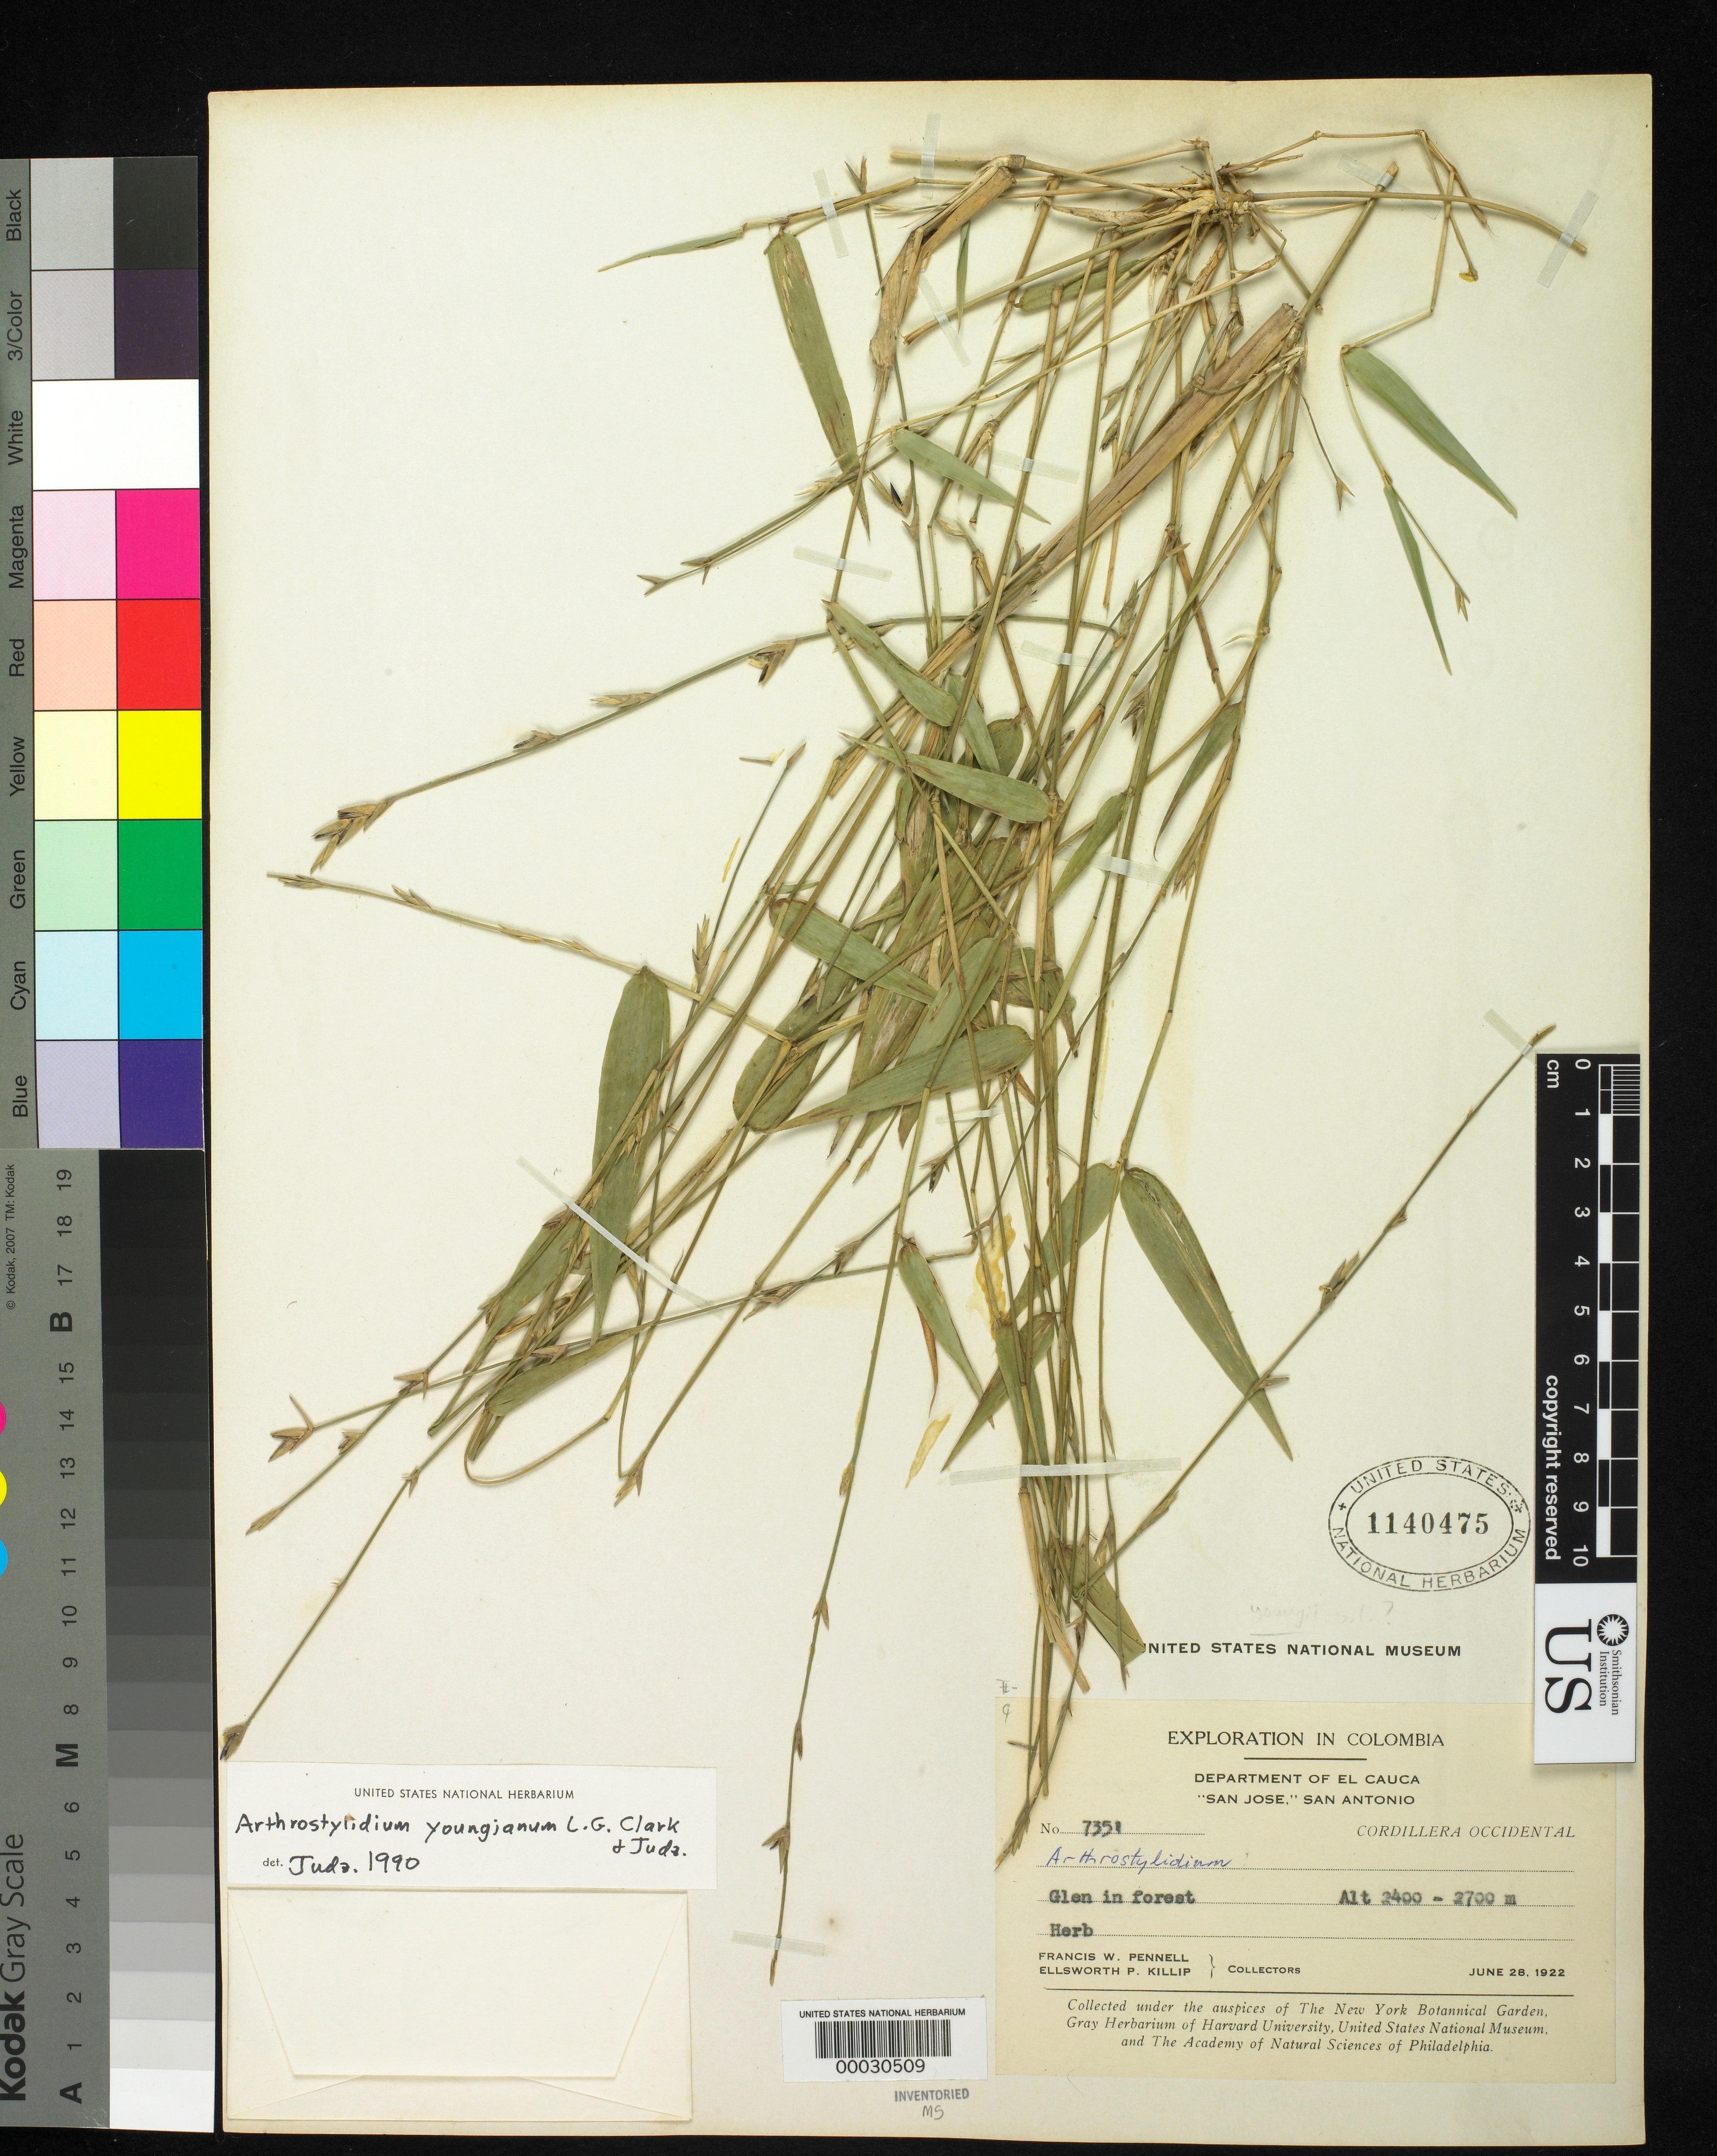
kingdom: Plantae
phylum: Tracheophyta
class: Liliopsida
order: Poales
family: Poaceae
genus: Arthrostylidium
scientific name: Arthrostylidium youngianum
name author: L.G. Clark & Judz.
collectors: F. W. Pennell & E. P. Killip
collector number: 7350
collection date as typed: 28 Jun 1922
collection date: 1922-06-28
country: Colombia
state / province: Cauca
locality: San Jose, San Antonia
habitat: Glen in forest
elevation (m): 2400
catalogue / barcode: US 1140475